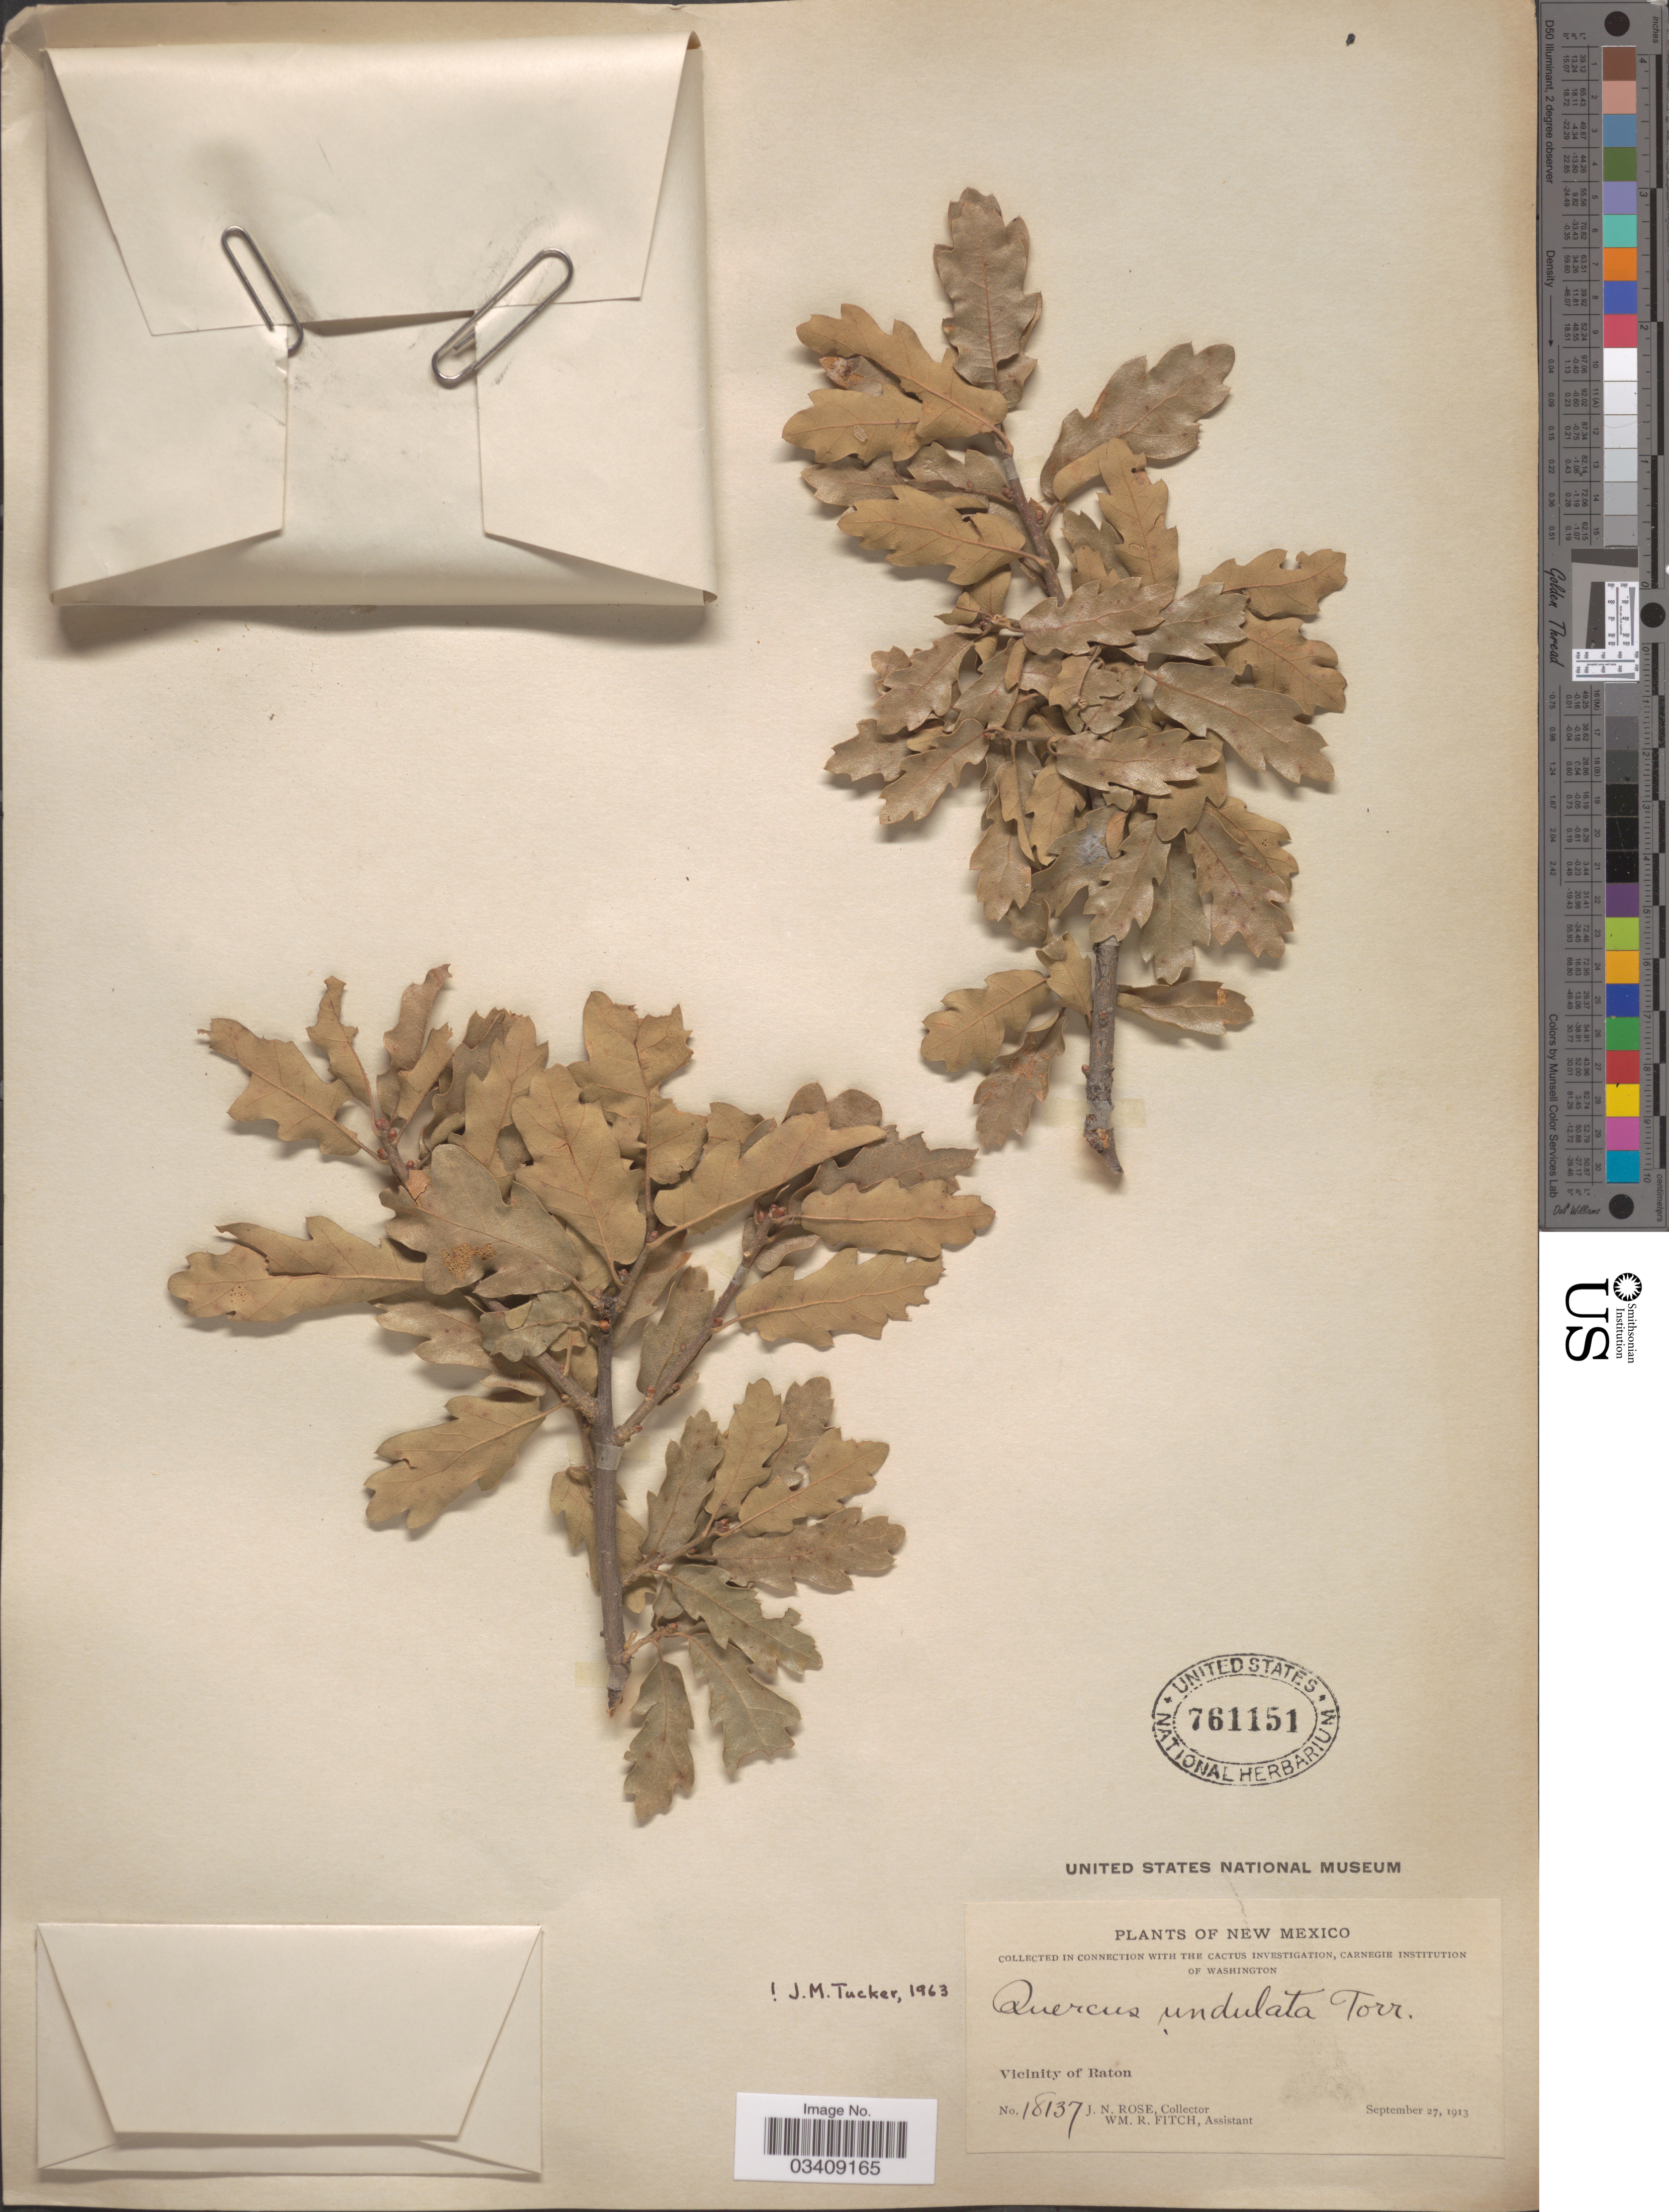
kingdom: Plantae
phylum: Tracheophyta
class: Magnoliopsida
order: Fagales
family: Fagaceae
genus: Quercus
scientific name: Quercus undulata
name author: Torr.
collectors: J. N. Rose & W. R. Fitch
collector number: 18137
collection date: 1913-09-27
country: United States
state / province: New Mexico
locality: Vicinity of Raton.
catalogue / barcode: US 761151